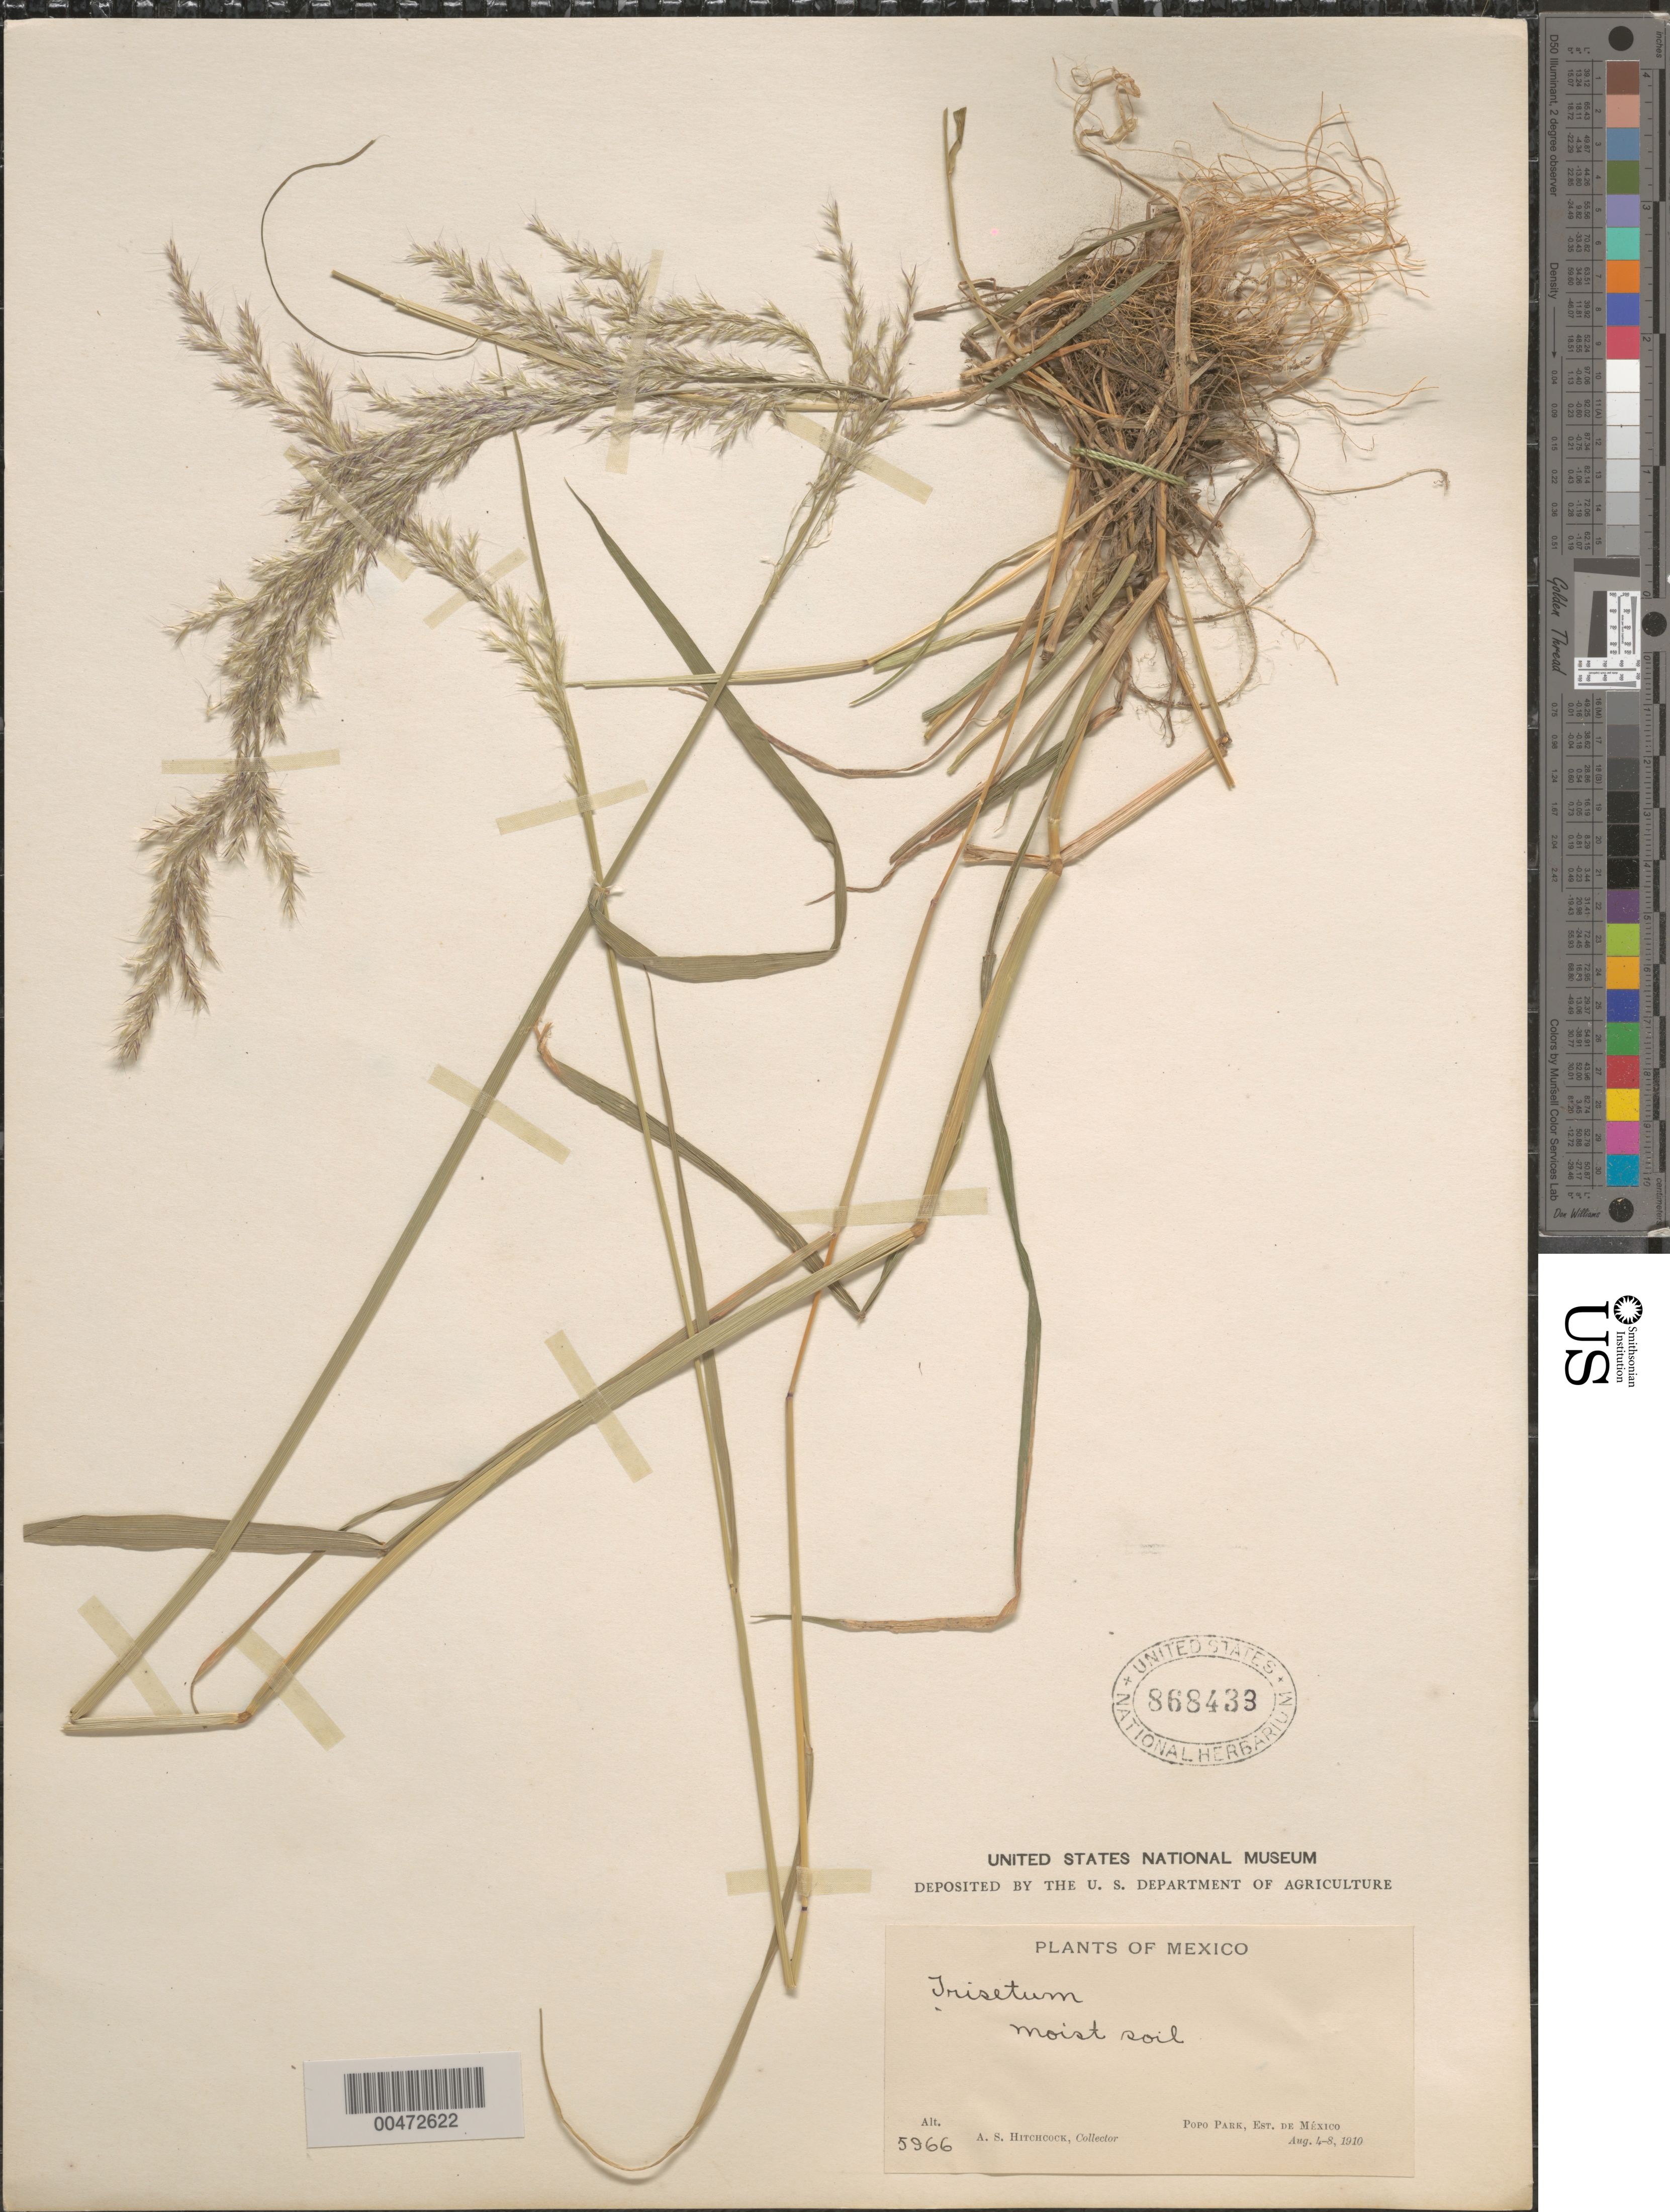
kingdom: Plantae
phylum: Tracheophyta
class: Liliopsida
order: Poales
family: Poaceae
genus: Trisetum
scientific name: Trisetum deyeuxioides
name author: (Kunth) Kunth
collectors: A. S. Hitchcock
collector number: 5966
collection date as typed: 4 Aug 1910 to 8 Aug 1910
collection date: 1910-08-04/1910-08-08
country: Mexico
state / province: México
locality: Popo Park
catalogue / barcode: US 868433